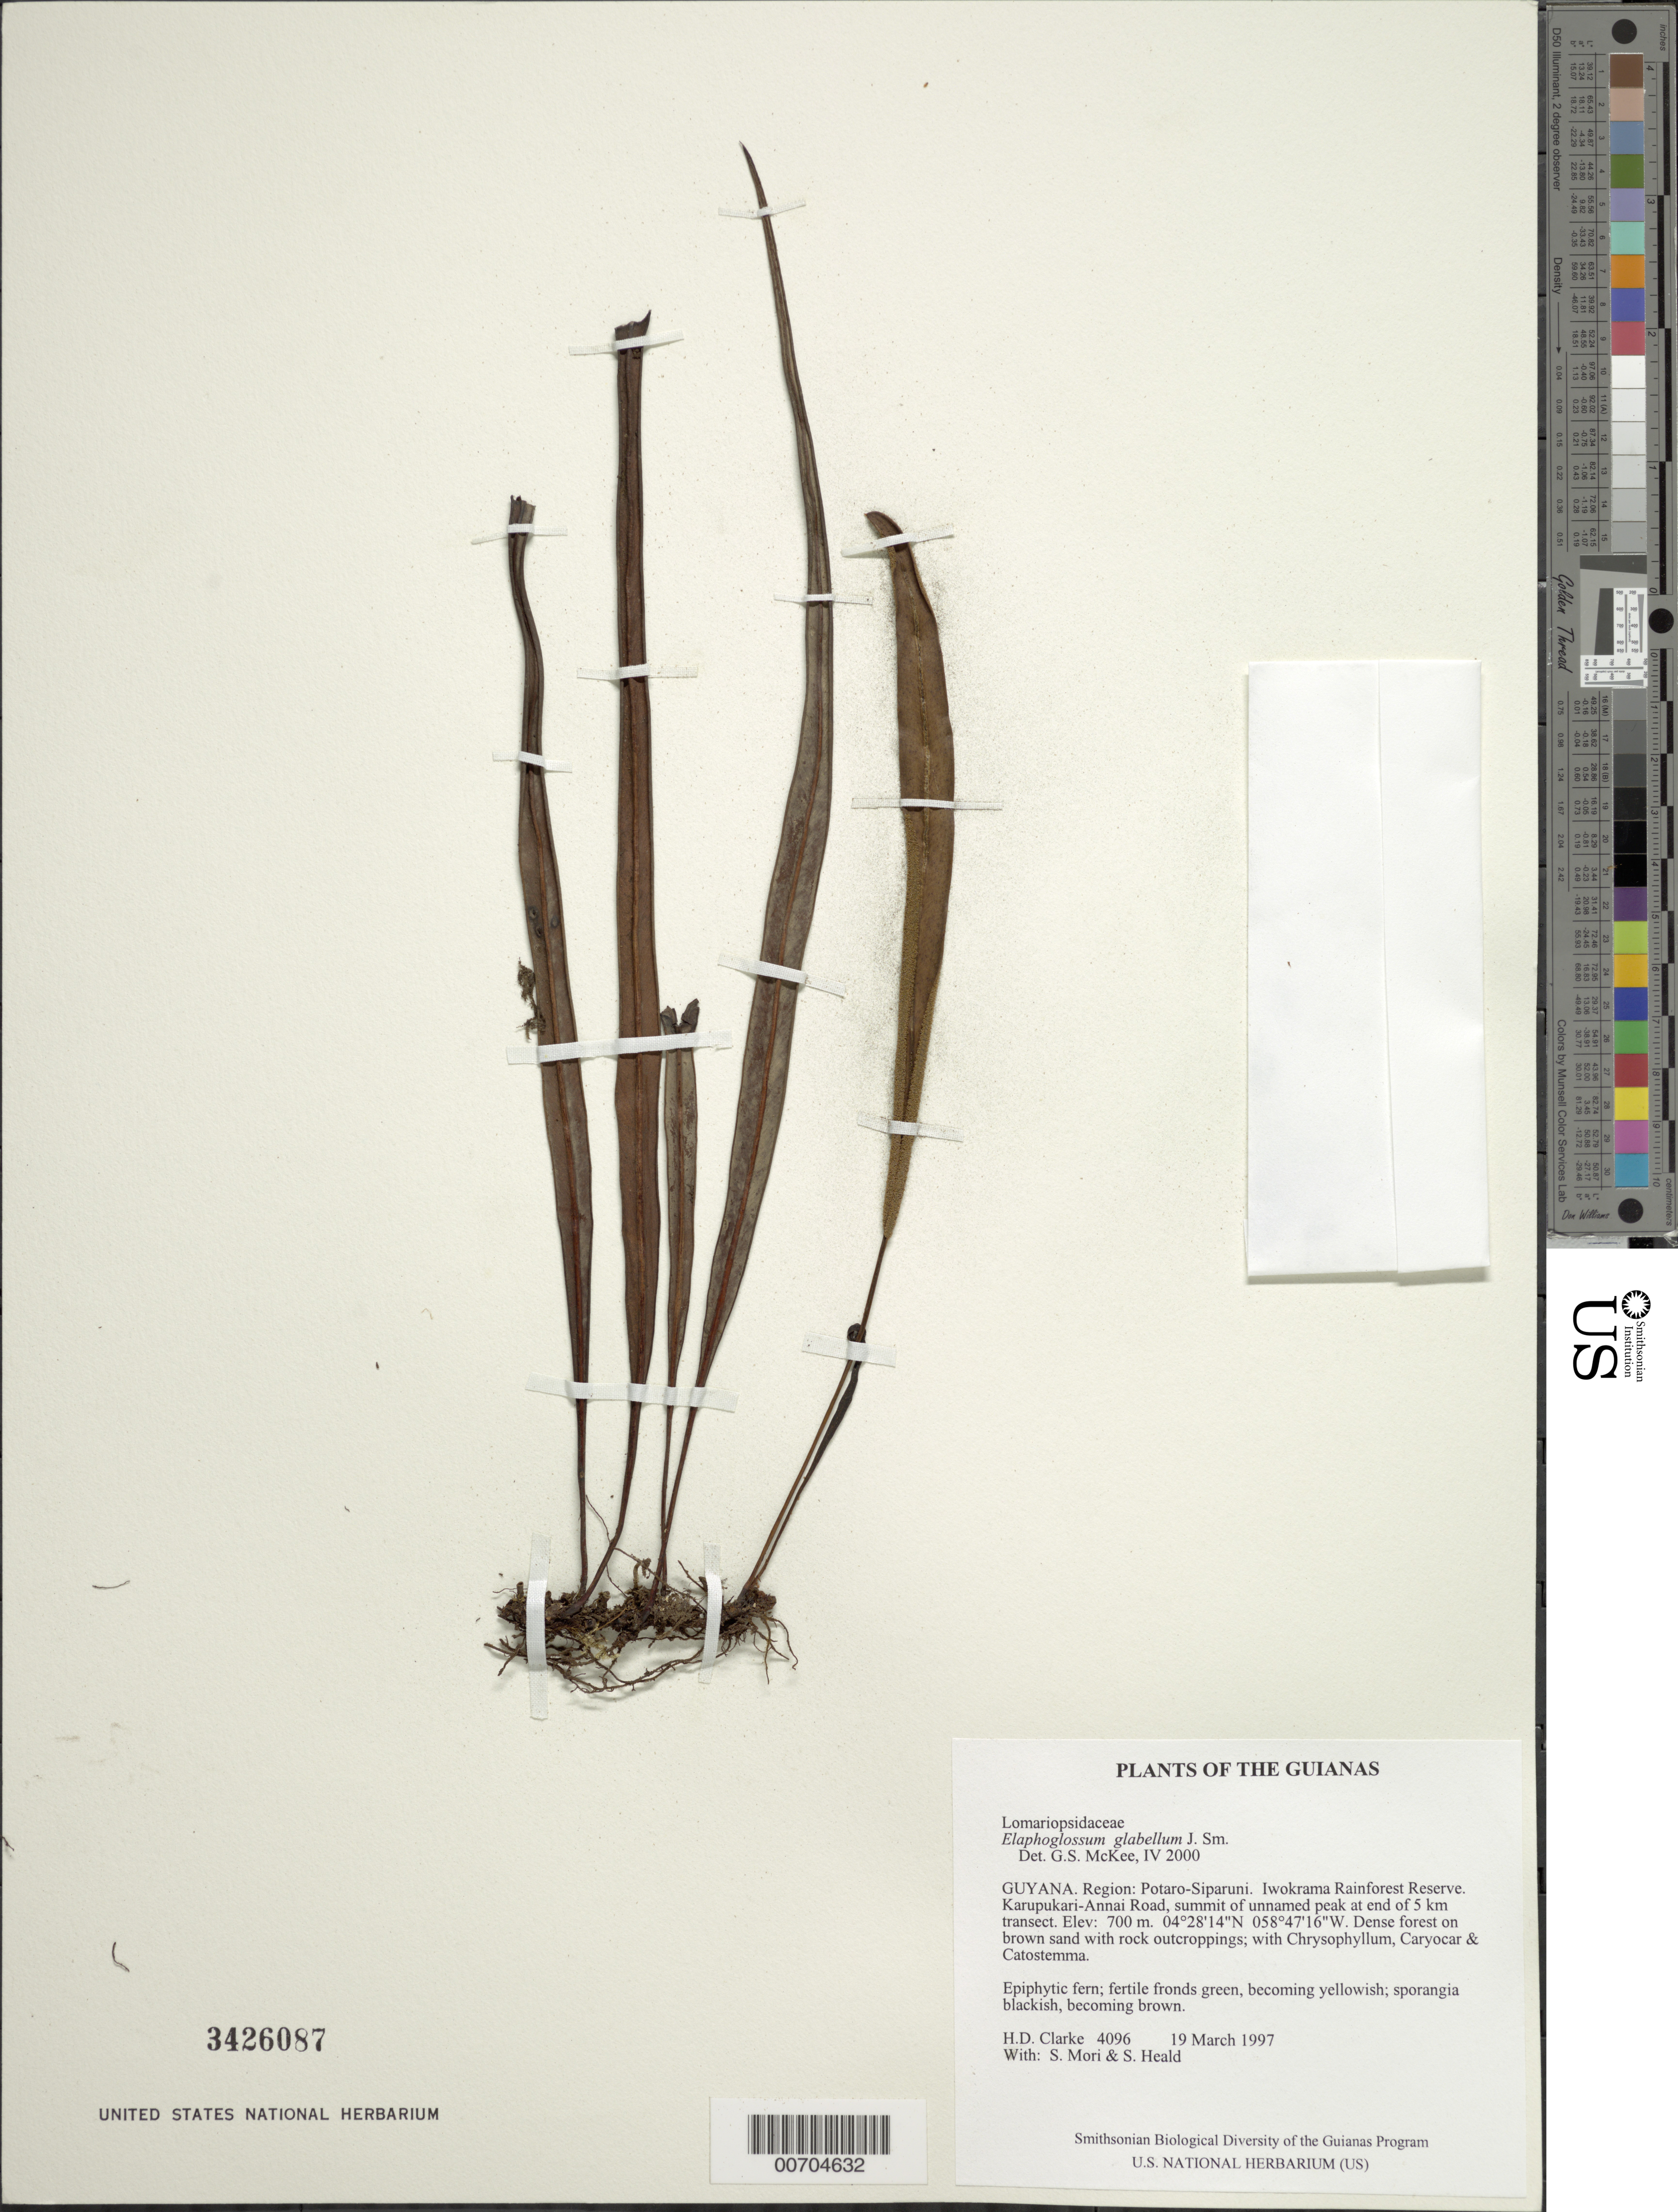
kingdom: Plantae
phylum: Tracheophyta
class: Polypodiopsida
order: Polypodiales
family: Dryopteridaceae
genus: Elaphoglossum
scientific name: Elaphoglossum glabellum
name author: J. Sm.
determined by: McKee, G. S., (US), NMNH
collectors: H. D. Clarke, S. Mori & S. Heald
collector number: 4096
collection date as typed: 19 March 1997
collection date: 1997-03-19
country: Guyana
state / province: Potaro-Siparuni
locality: Iwokrama Rainforest Reserve. Karupukari-Annai Road, summit of unnamed peak at end of 5 km transect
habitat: Dense forest on brown sand with rock outcroppings; with Chrysophyllum, Caryocar & Catostemma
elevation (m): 700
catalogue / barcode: US 3426087